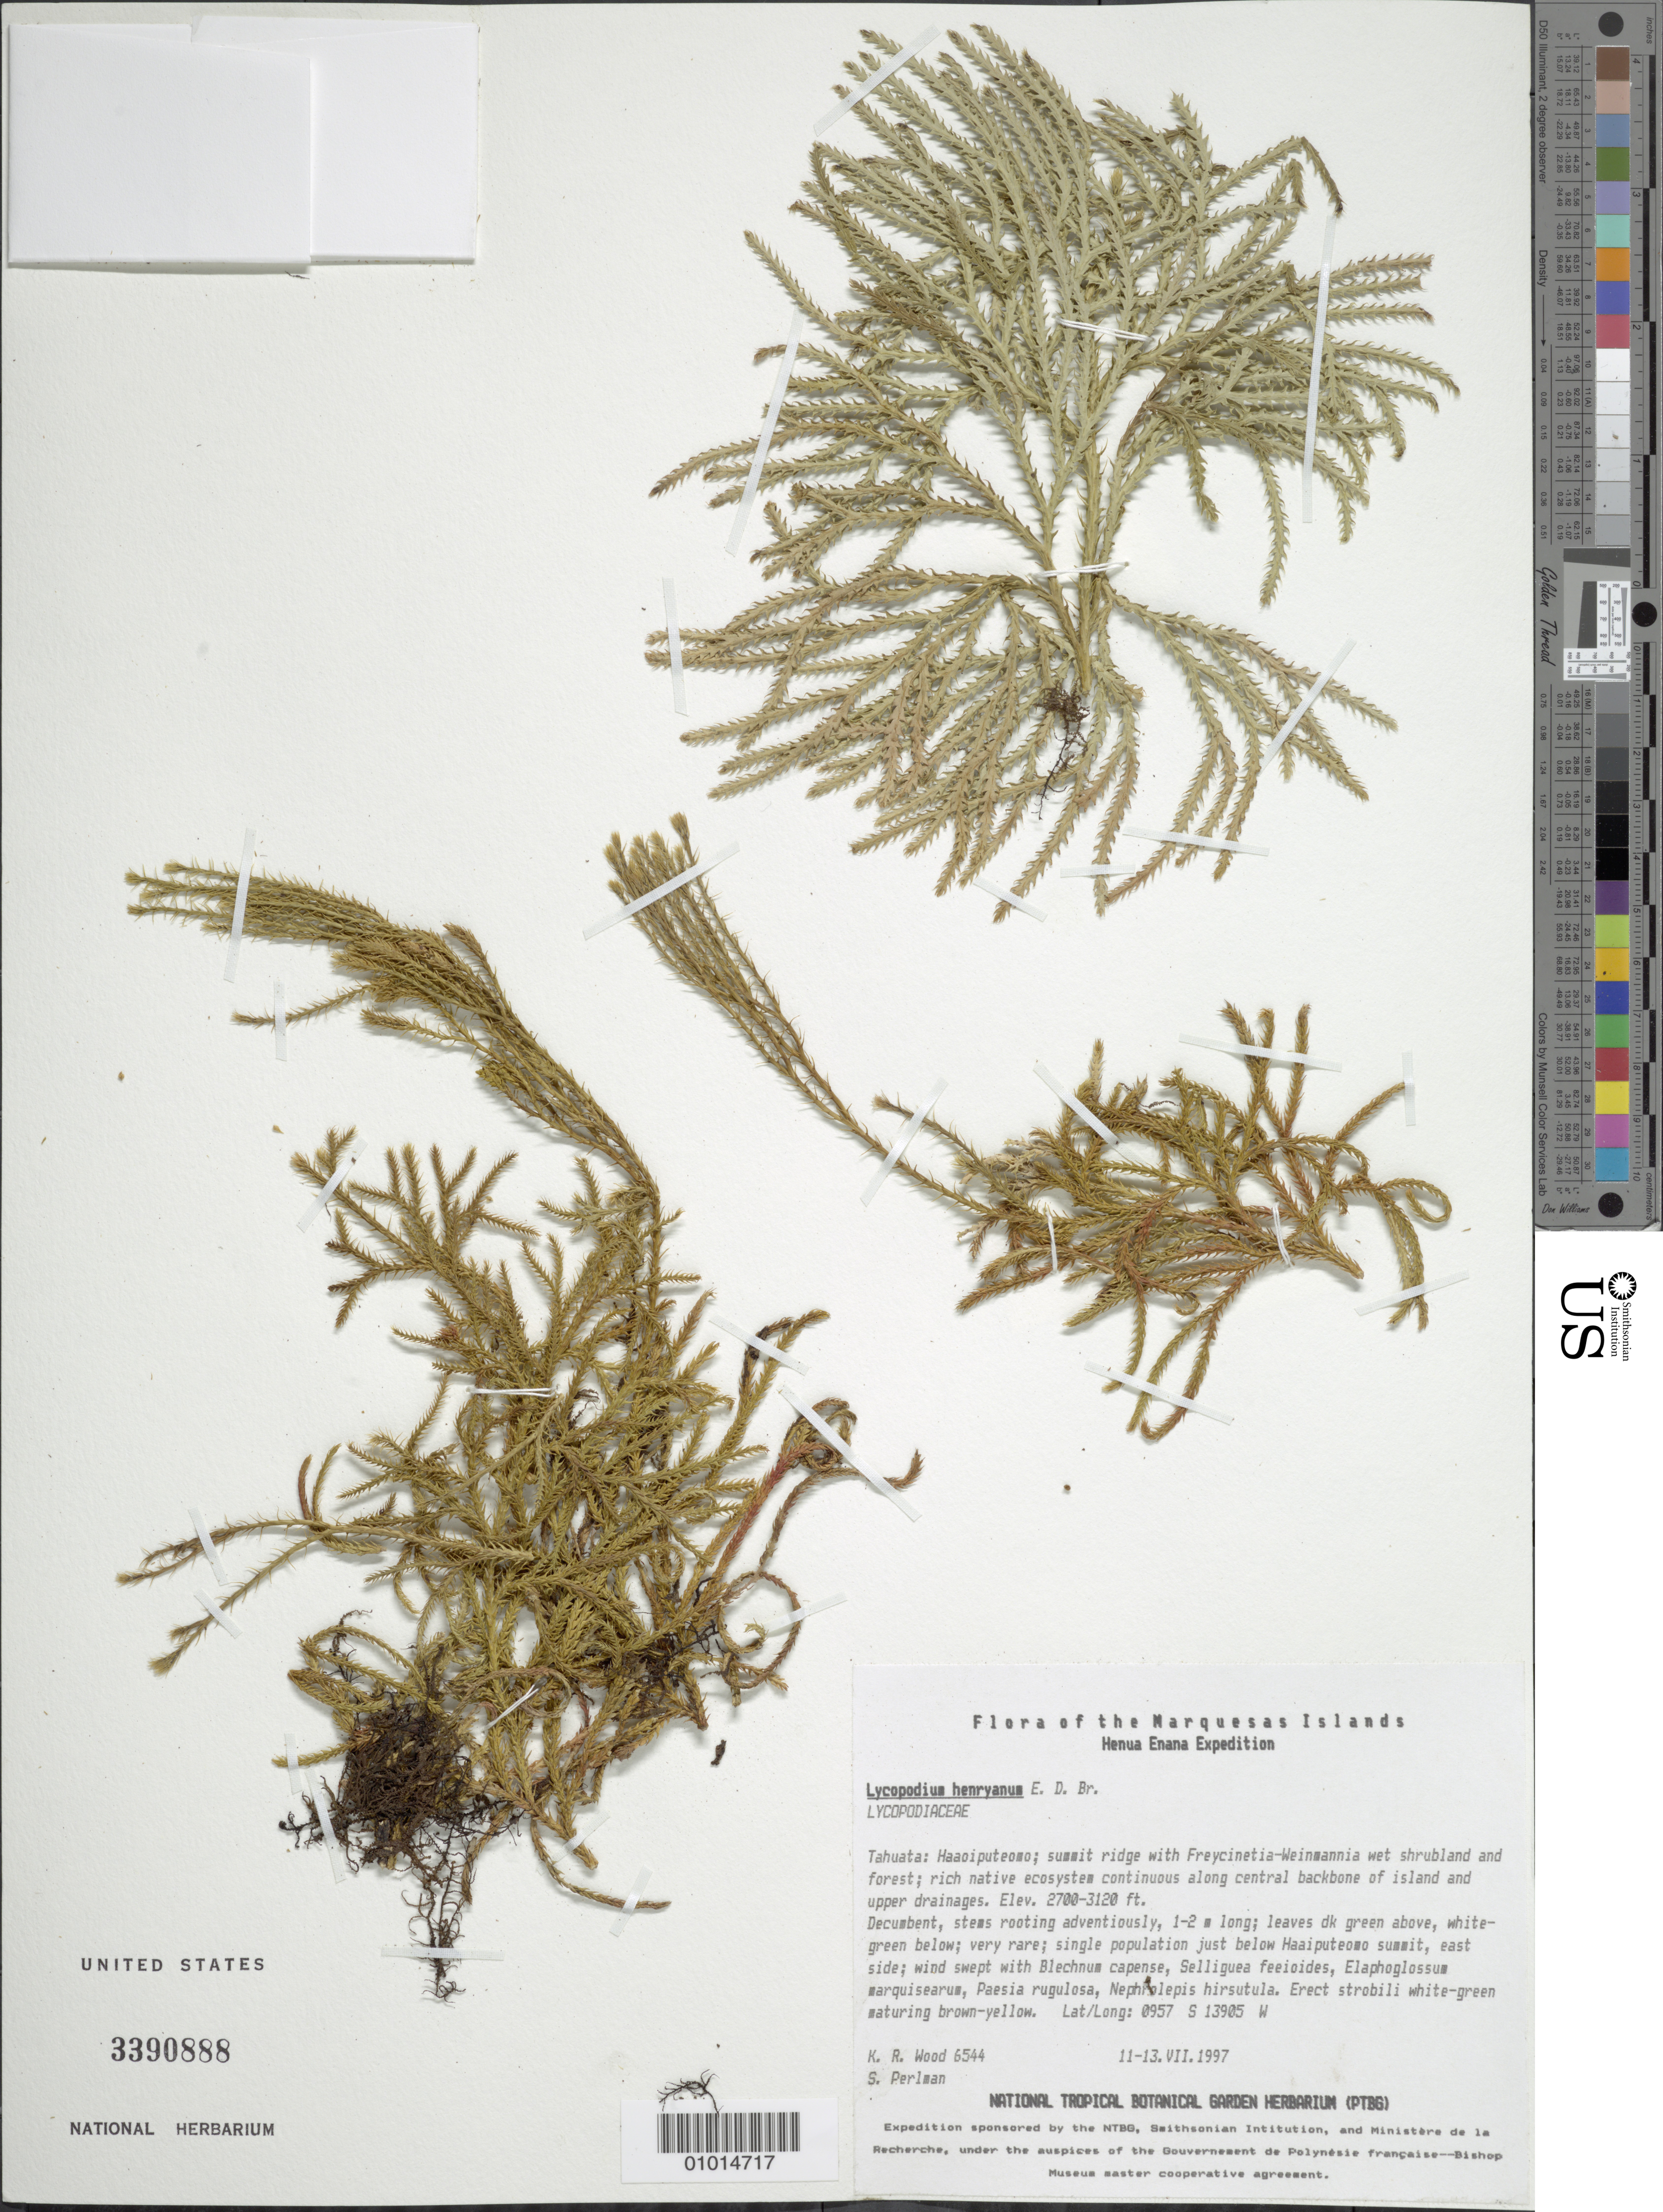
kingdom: Plantae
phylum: Tracheophyta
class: Lycopodiopsida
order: Lycopodiales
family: Lycopodiaceae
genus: Diphasiastrum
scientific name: Diphasiastrum henryanum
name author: (E.D. Br. & F. Br.) Holub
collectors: K. R. Wood & S. P. Perlman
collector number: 6544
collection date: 1997-07-11/1997-07-13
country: French Polynesia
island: Tahuata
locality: Haaoiputeomo, summit ridge, just below summit, E side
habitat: Wind swept. In Freycinetia - Weinmannia wet shrub and forest; rich native ecosystem, continuous along central backbone of island and upper drainages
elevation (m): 823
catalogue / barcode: US 3390888